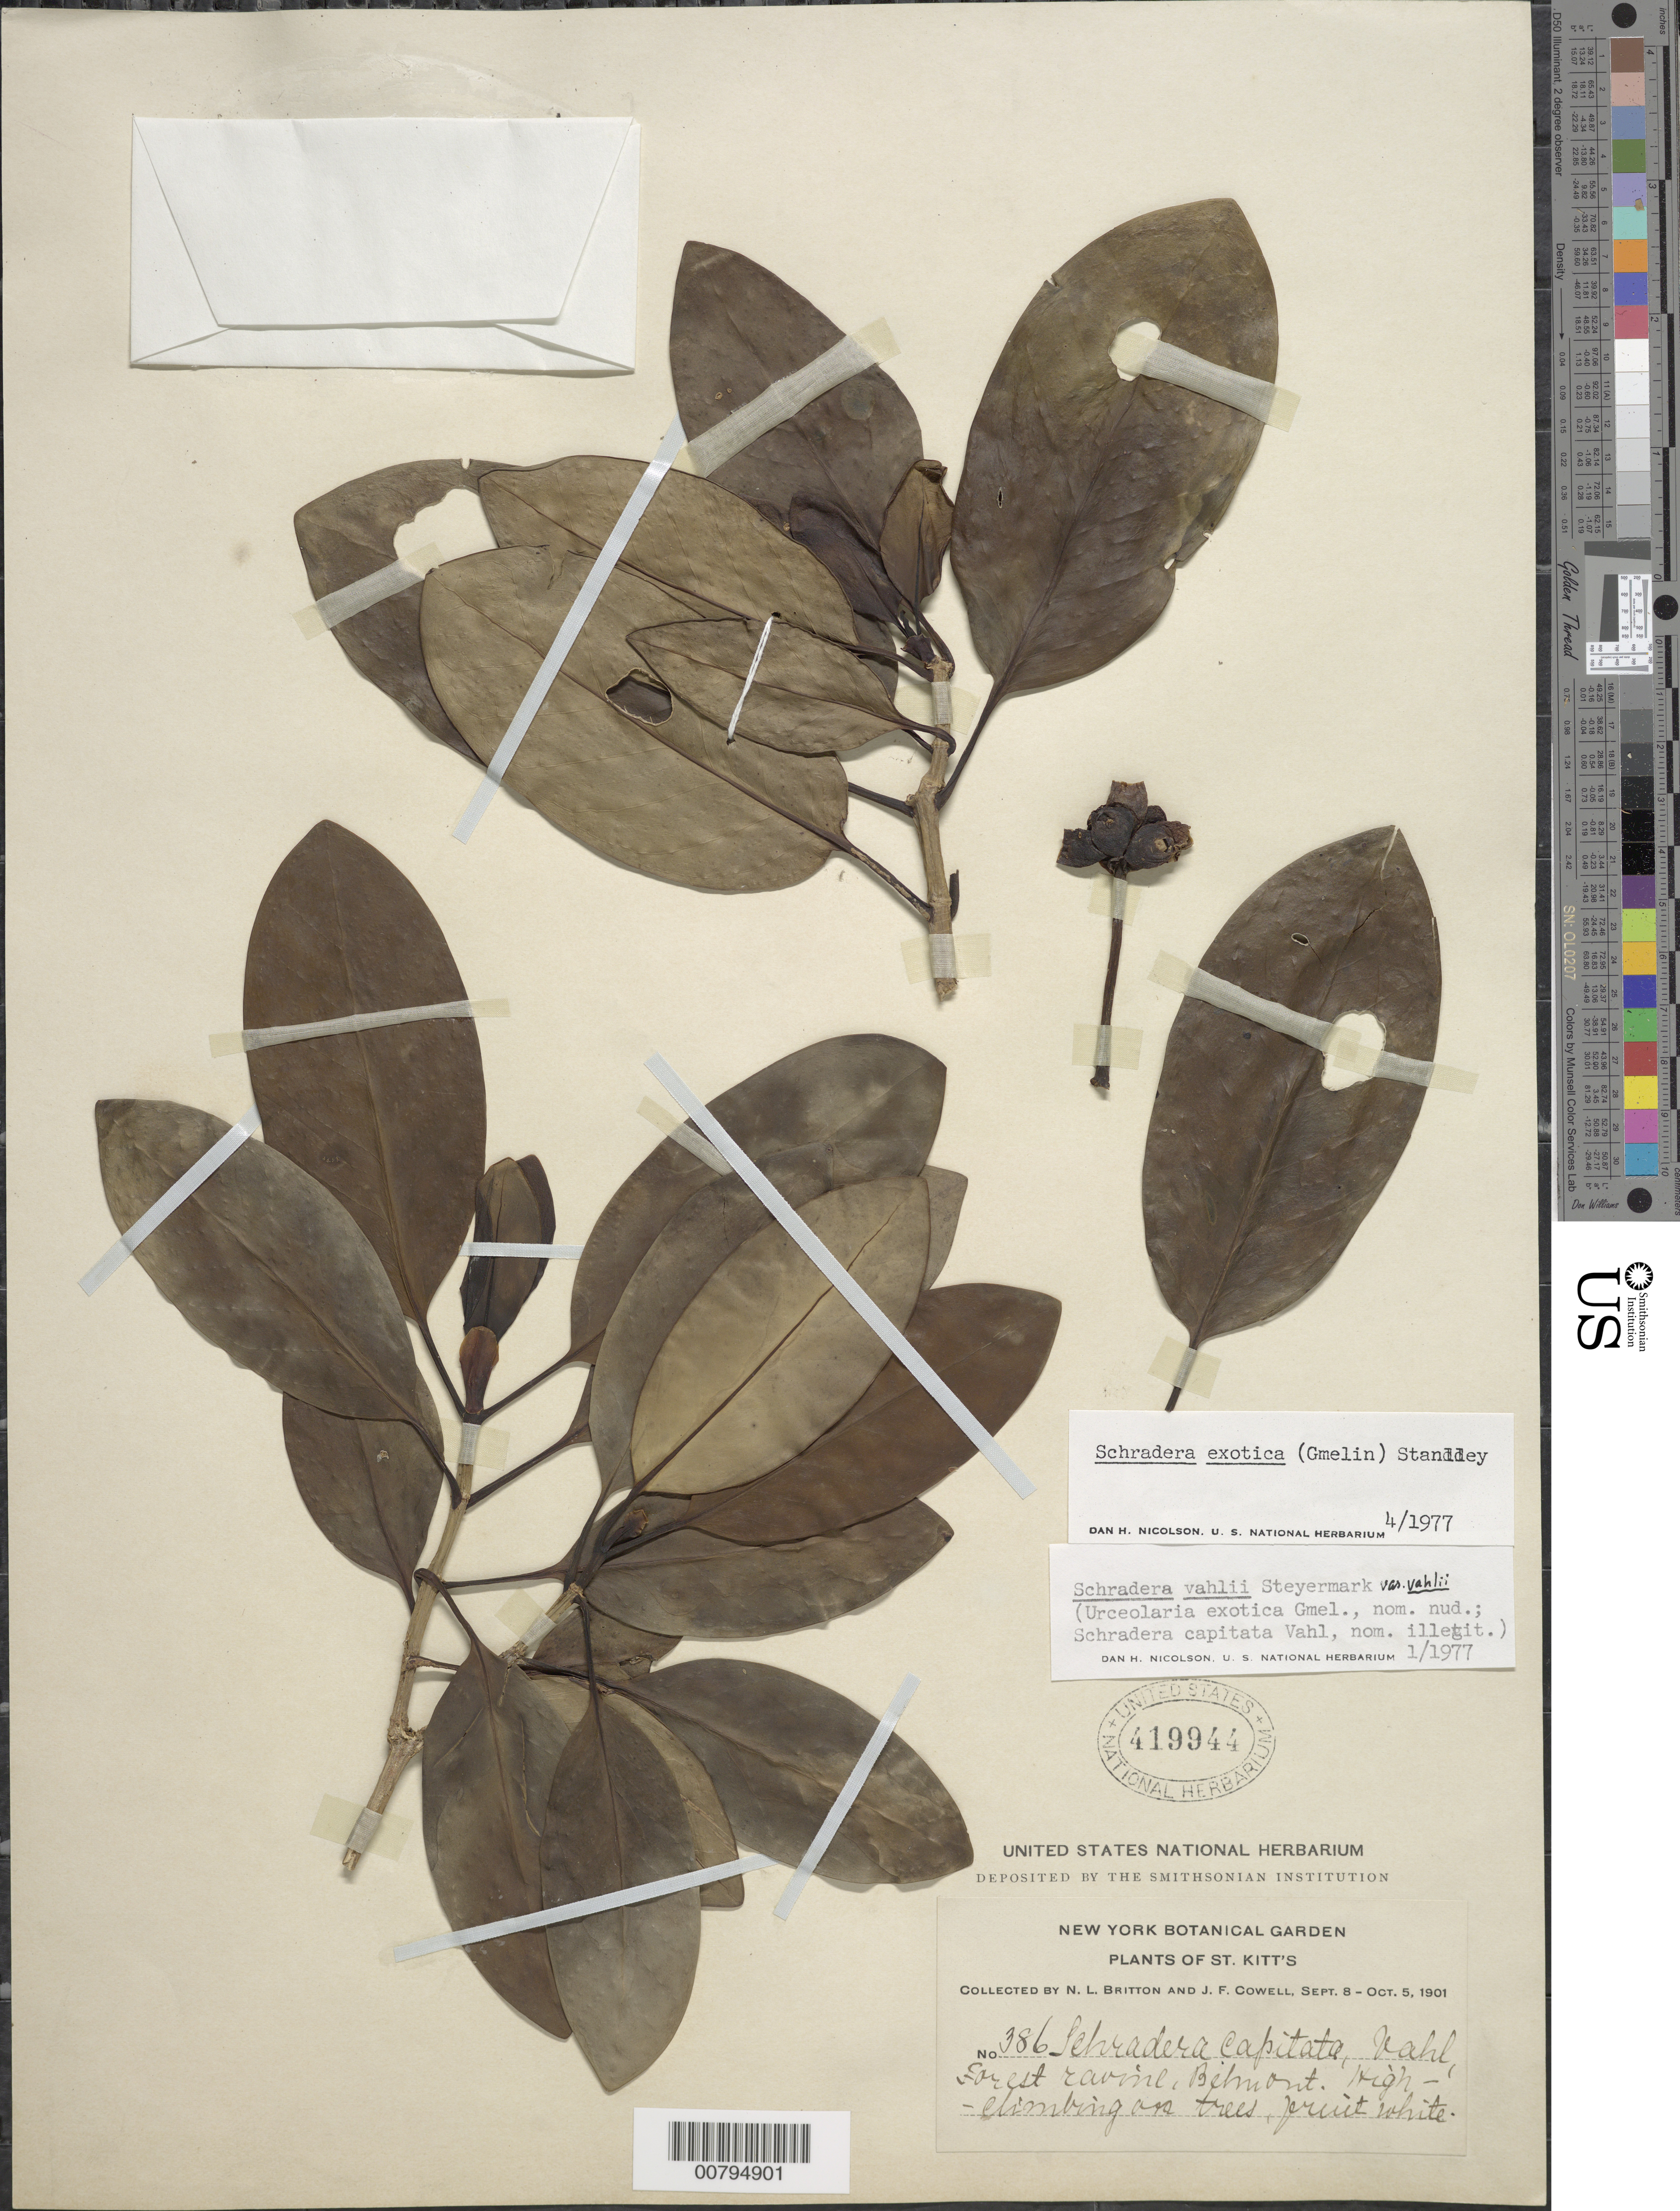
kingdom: Plantae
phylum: Tracheophyta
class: Magnoliopsida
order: Gentianales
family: Rubiaceae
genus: Schradera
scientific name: Schradera exotica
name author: (J.F. Gmel.) Standl.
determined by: Nicolson, Dan H.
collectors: N. Britton & J. F. Cowell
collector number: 386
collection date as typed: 08 Sep 1901 to 05 Oct 1901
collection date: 1901-09-08/1901-10-05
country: St. Christopher-Nevis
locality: Forest ravine, Belmont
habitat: Forest ravine. High-climbing on trees.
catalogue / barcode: US 419944